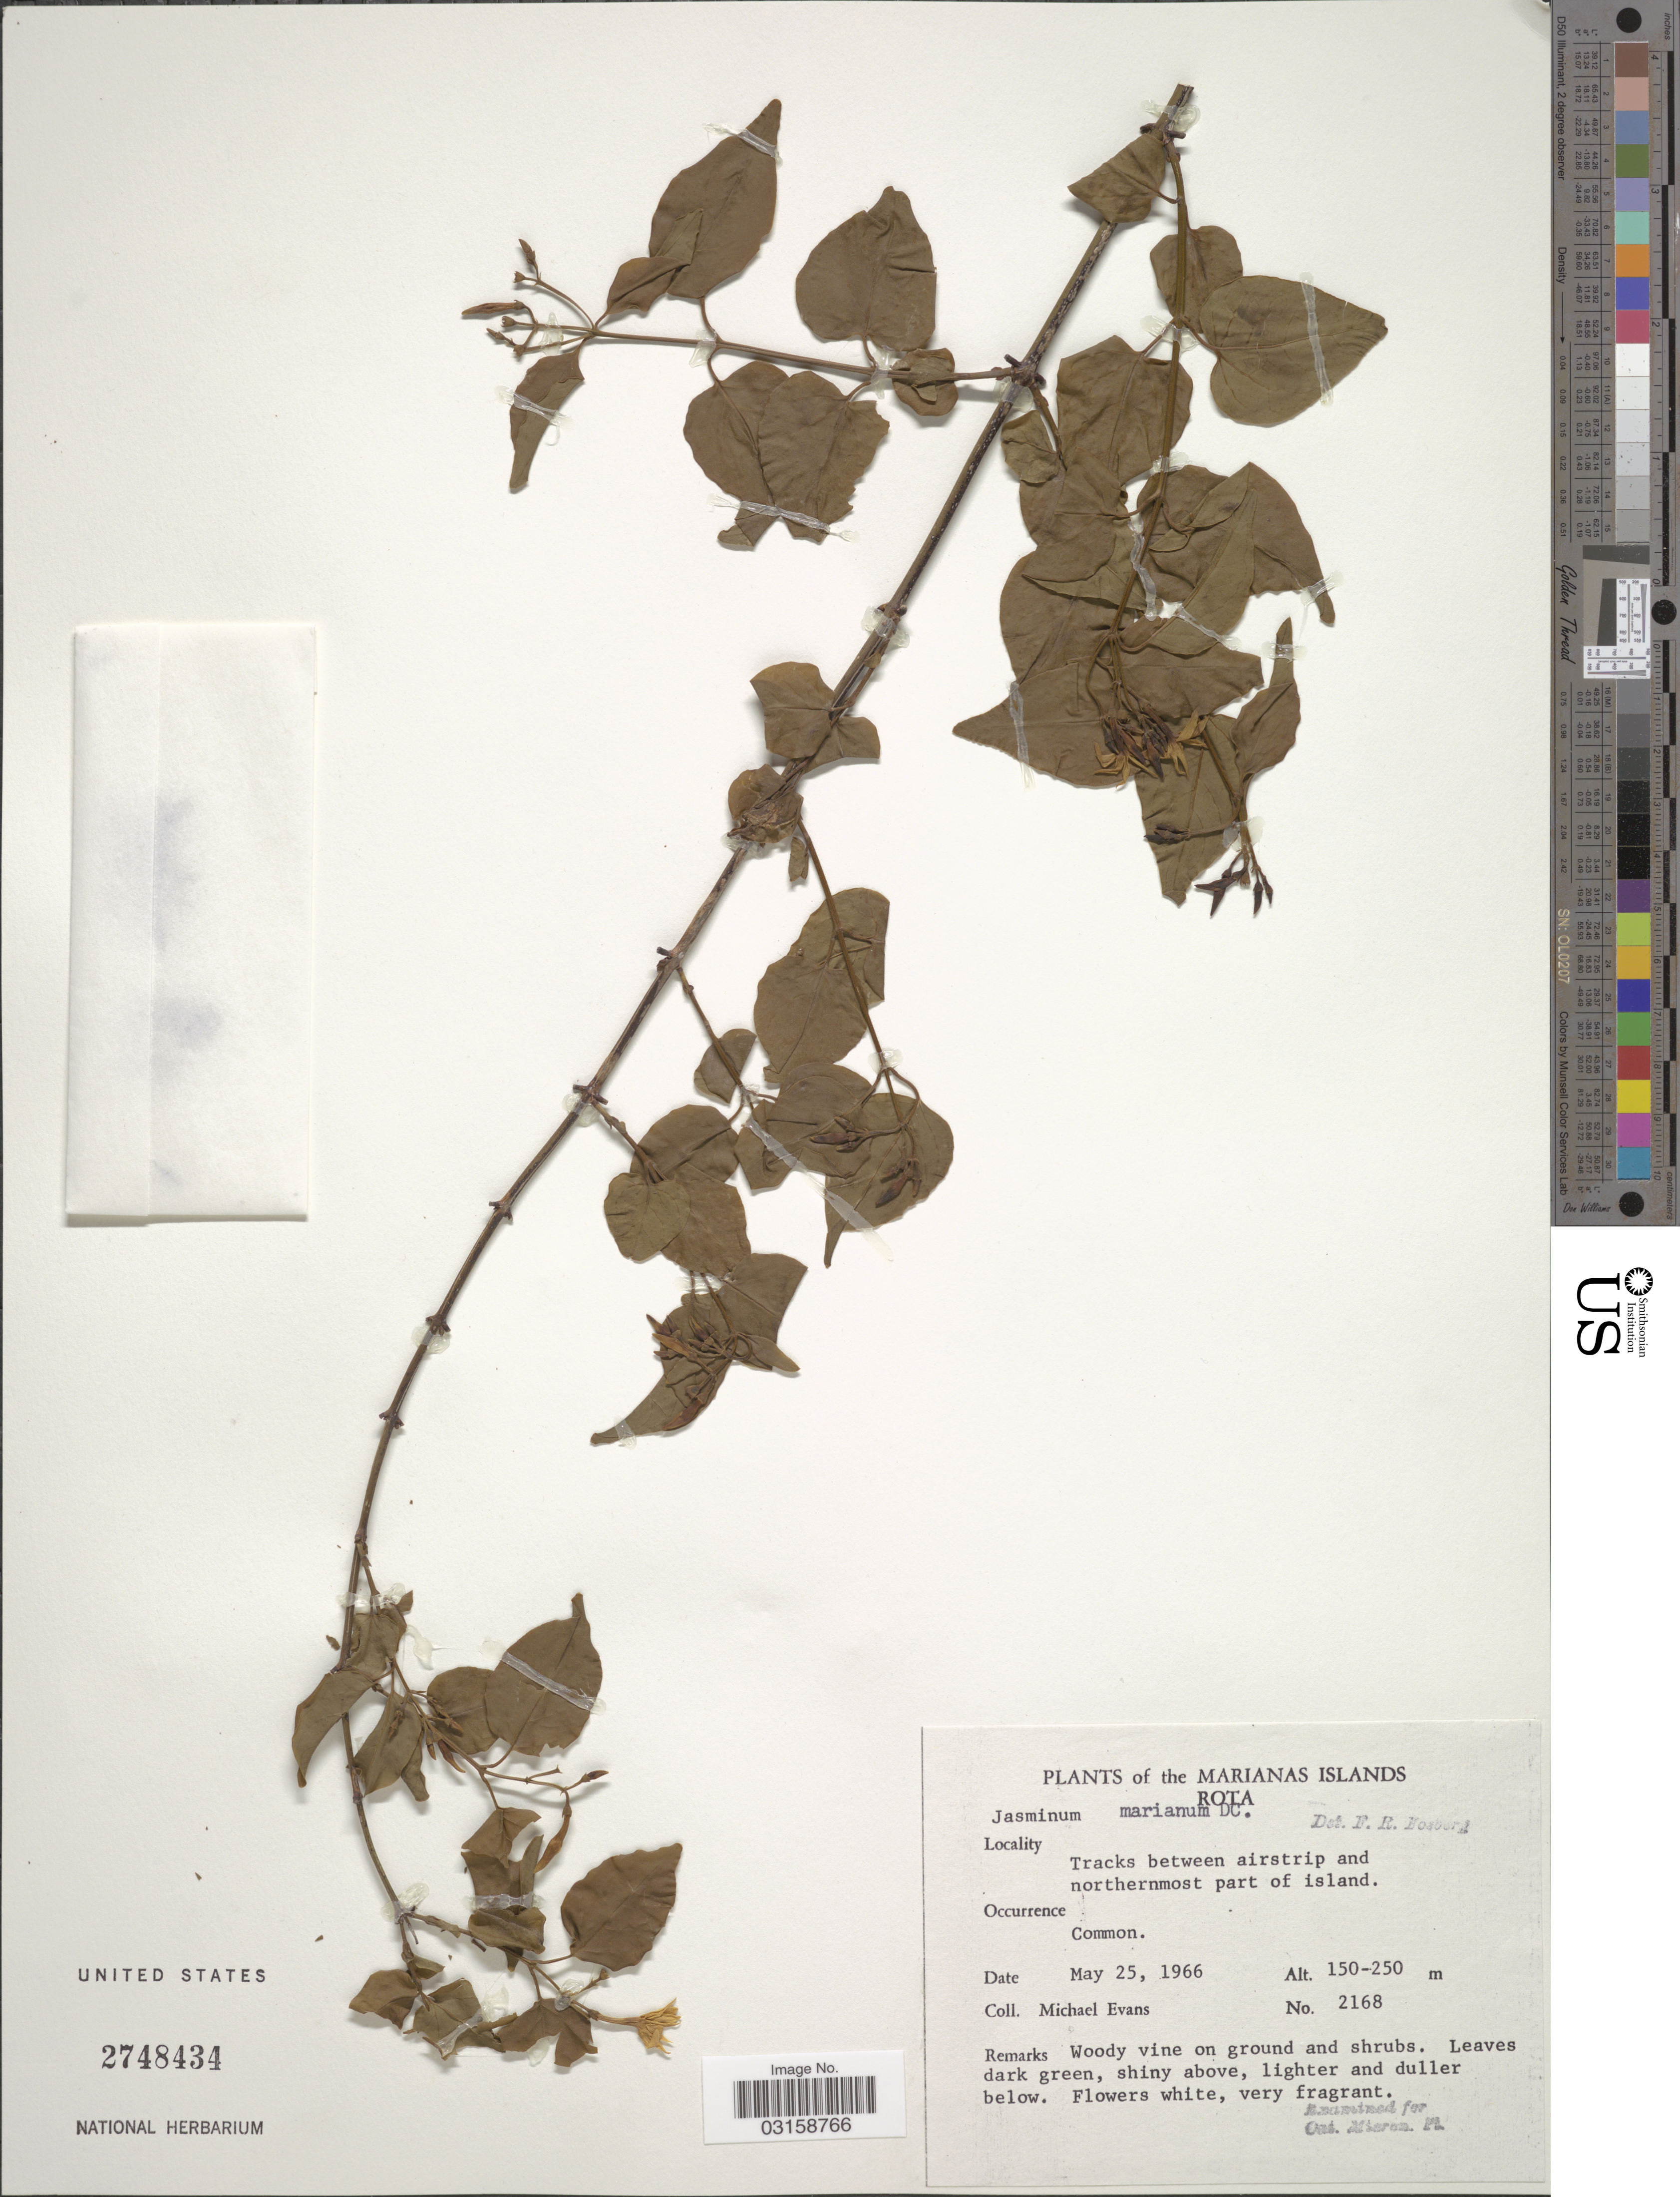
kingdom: Plantae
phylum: Tracheophyta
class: Magnoliopsida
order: Lamiales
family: Oleaceae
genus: Jasminum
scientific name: Jasminum marianum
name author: DC.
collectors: M. Evans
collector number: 2168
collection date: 1966-05-25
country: Northern Mariana Islands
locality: Marianas Islands. Rota. Tracks between airstrip and northernmost part of island.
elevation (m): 150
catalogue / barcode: US 2748434